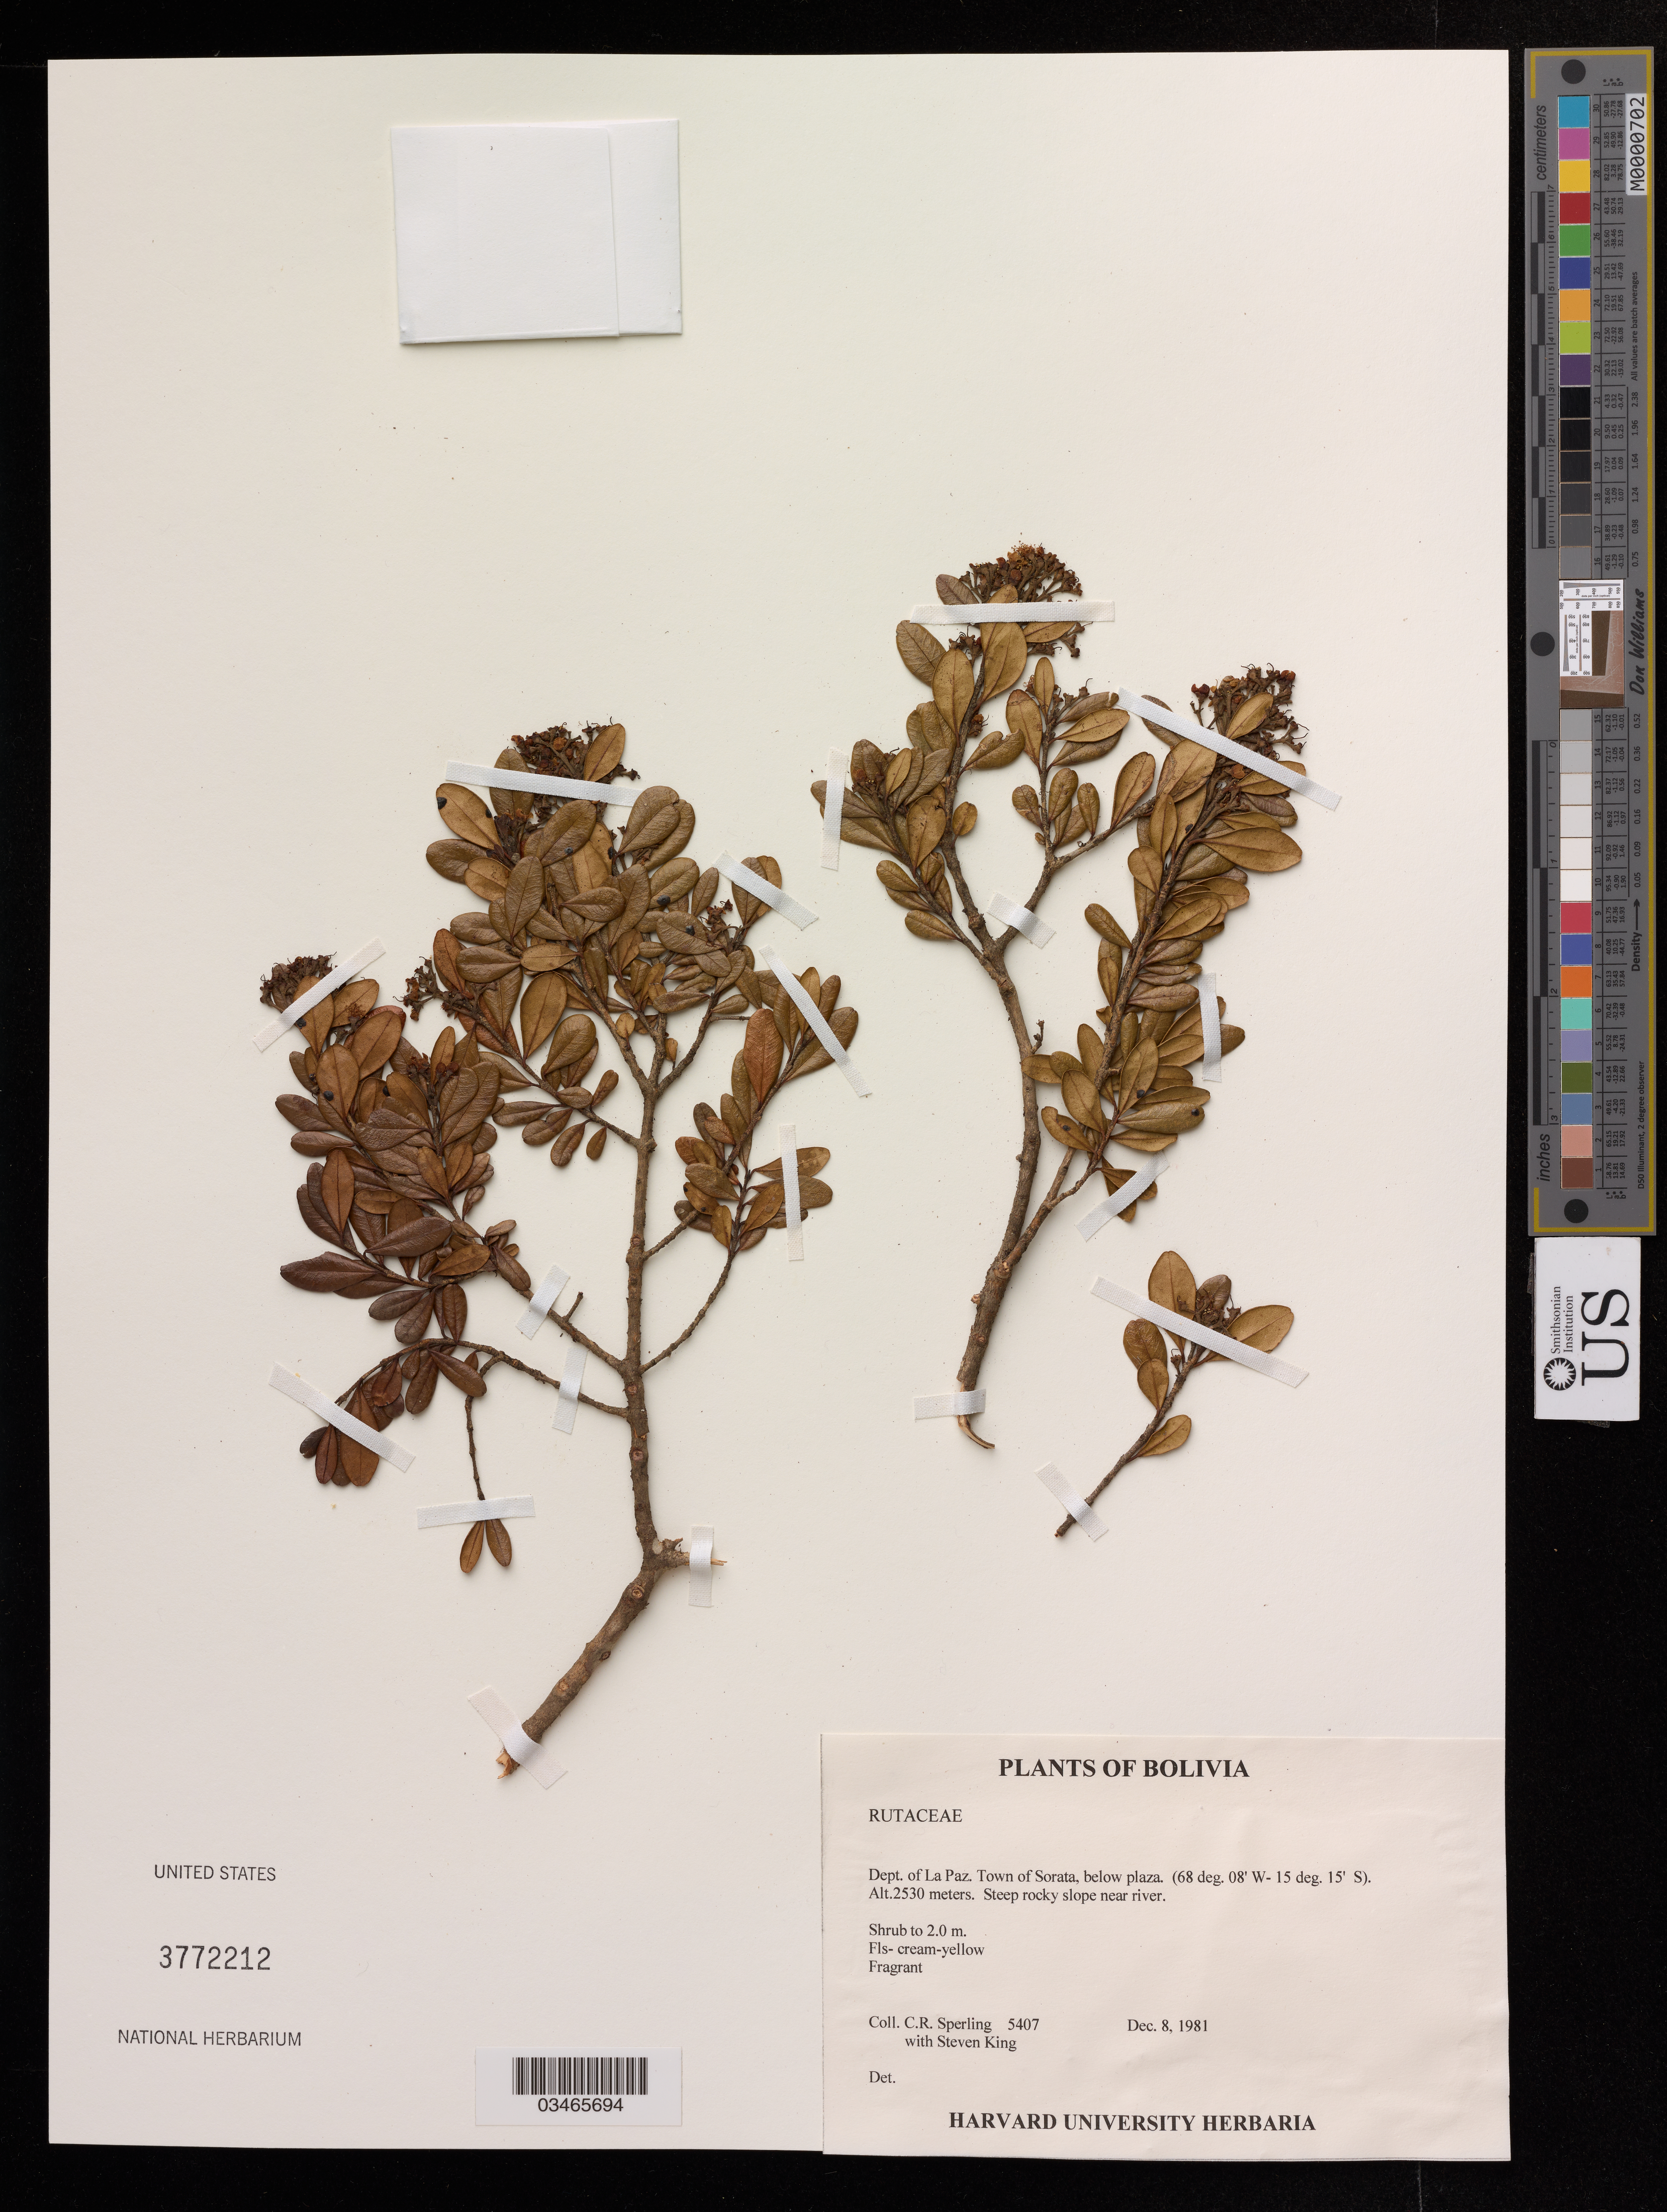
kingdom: Plantae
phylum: Tracheophyta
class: Magnoliopsida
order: Sapindales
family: Rutaceae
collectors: C. R. Sperling & S. King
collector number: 5407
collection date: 1981-12-08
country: Bolivia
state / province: La Paz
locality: Town of Sorata, below plaza.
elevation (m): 2530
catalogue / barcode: US 3772212